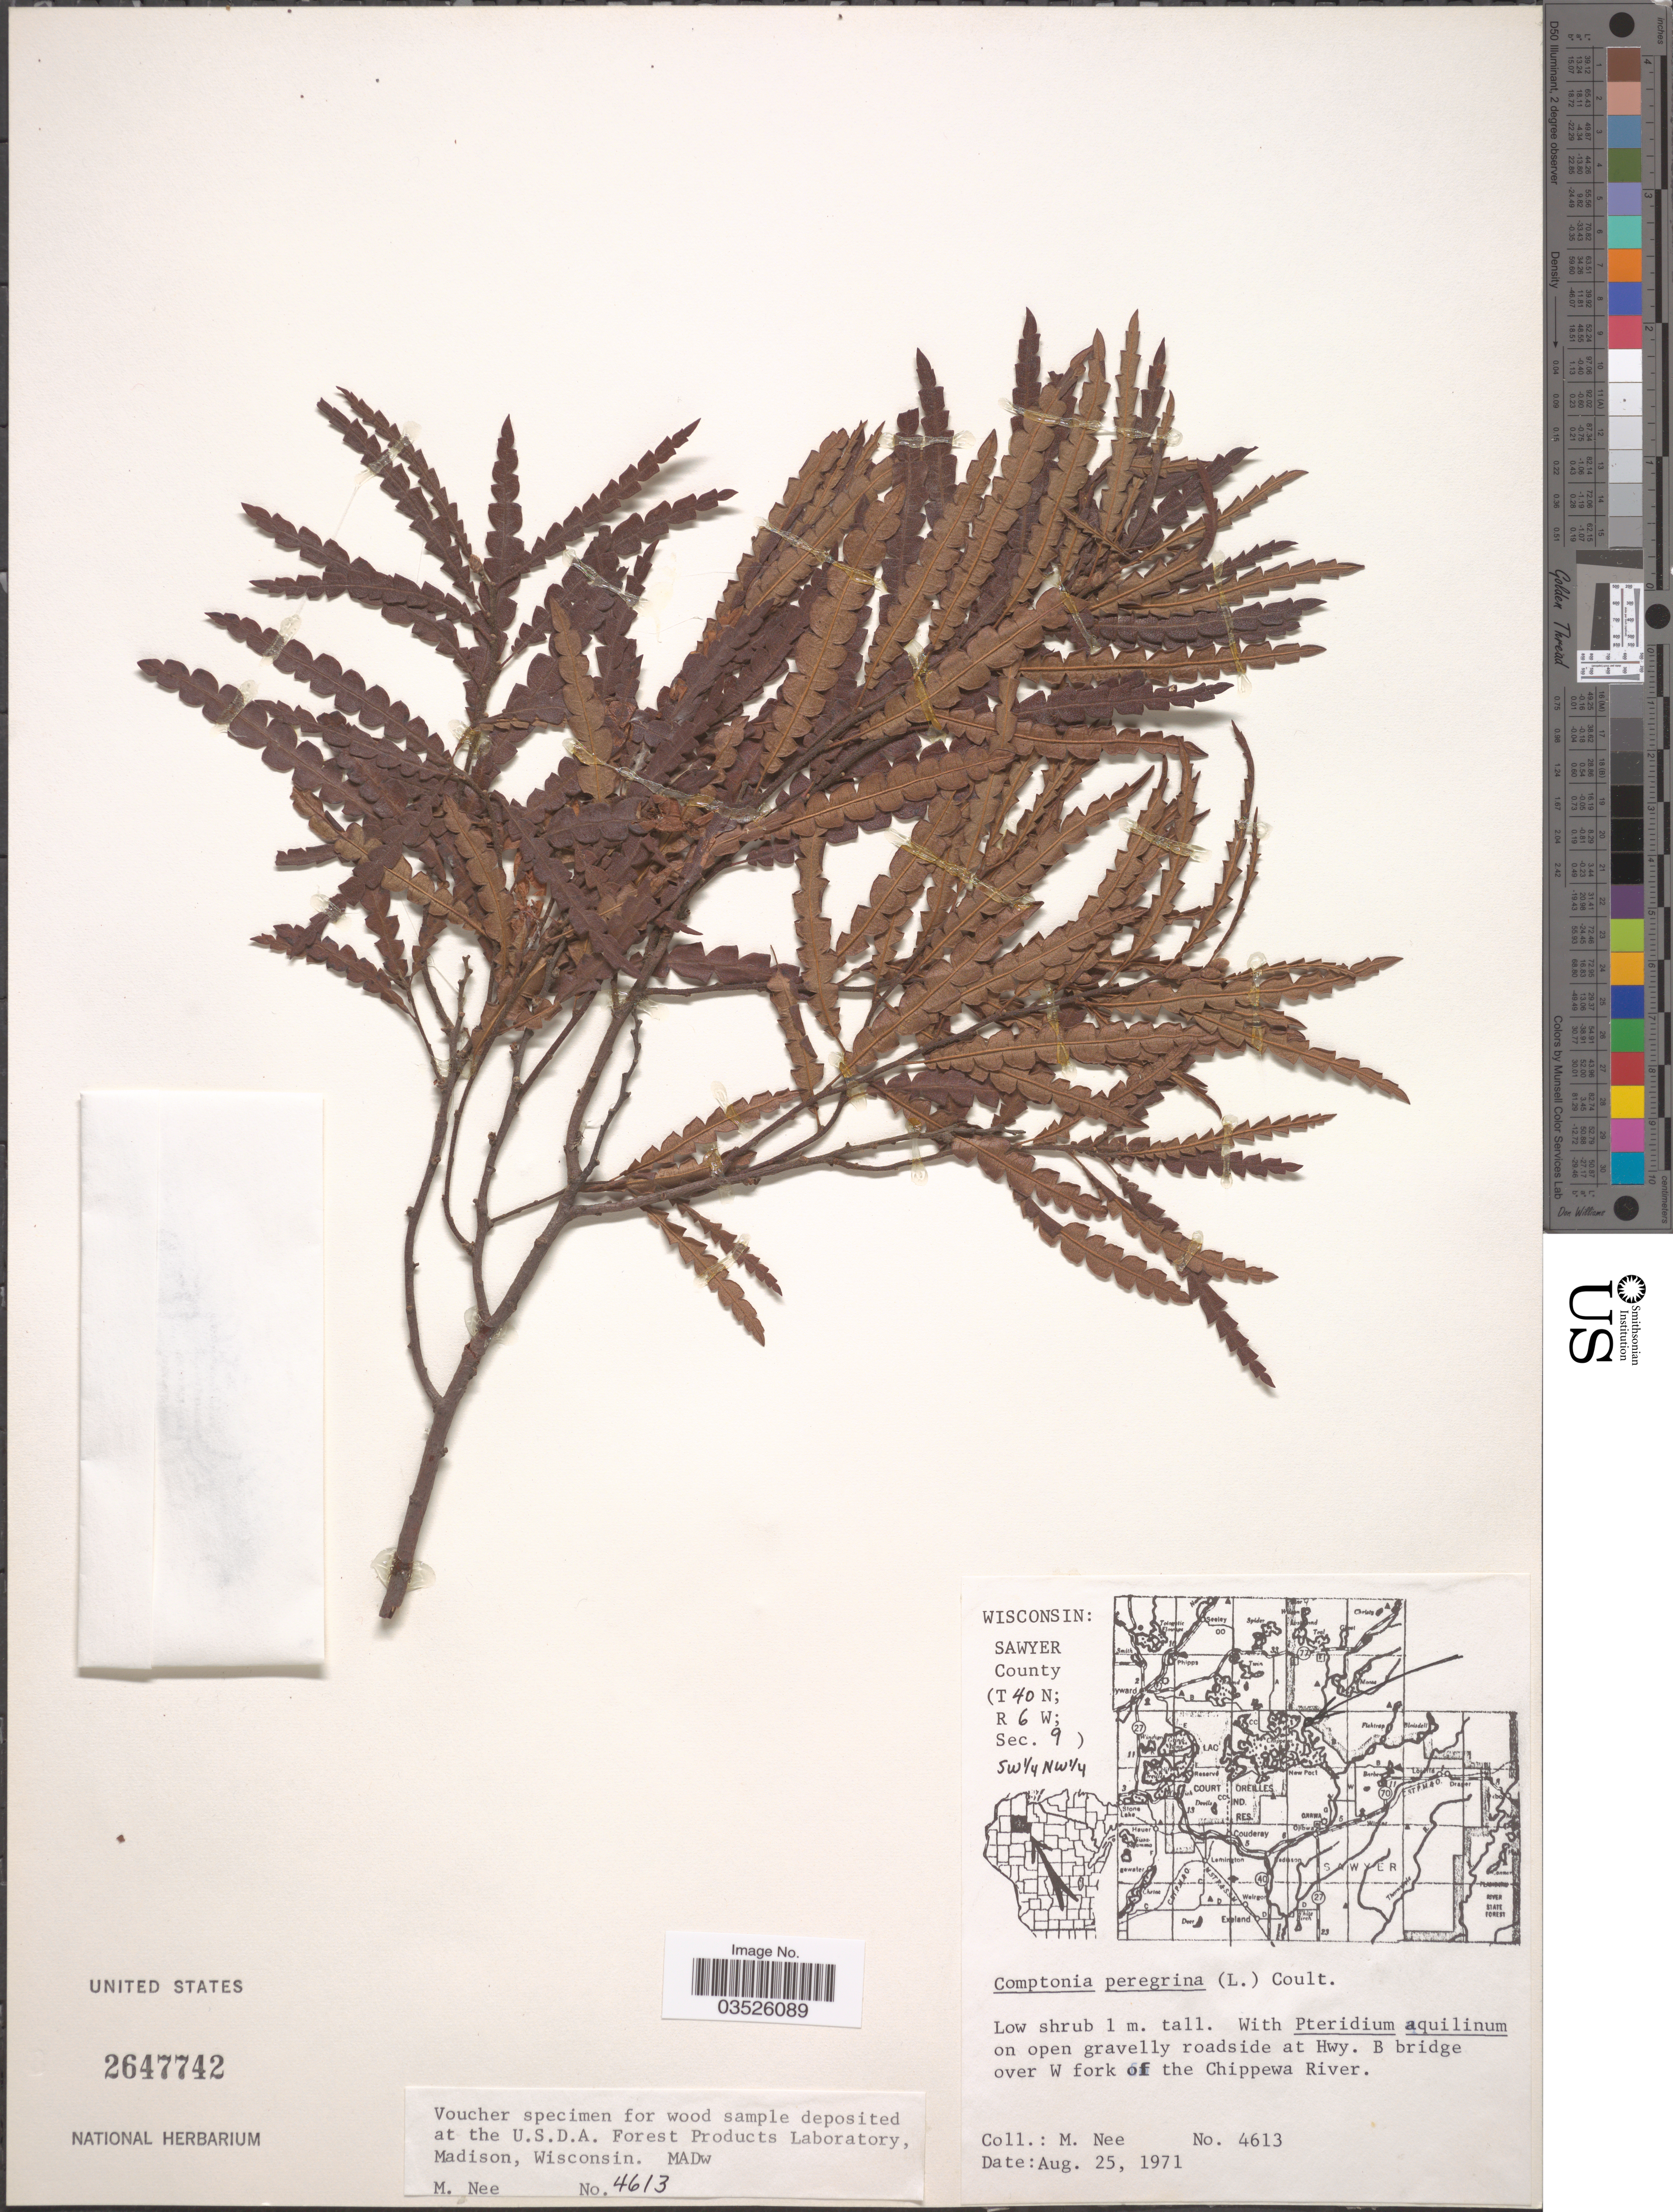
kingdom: Plantae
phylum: Tracheophyta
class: Magnoliopsida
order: Fagales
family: Myricaceae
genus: Comptonia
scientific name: Comptonia peregrina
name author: (L.) J.M. Coult.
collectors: M. Nee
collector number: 4613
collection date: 1971-08-25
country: United States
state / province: Wisconsin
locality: Sawyer County (T40N; R6W; Sec. 9) SW ¼ NW ¼. On open gravelly roadside at Hwy. B bridge over W fork of the Chippewa River.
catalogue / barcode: US 2647742